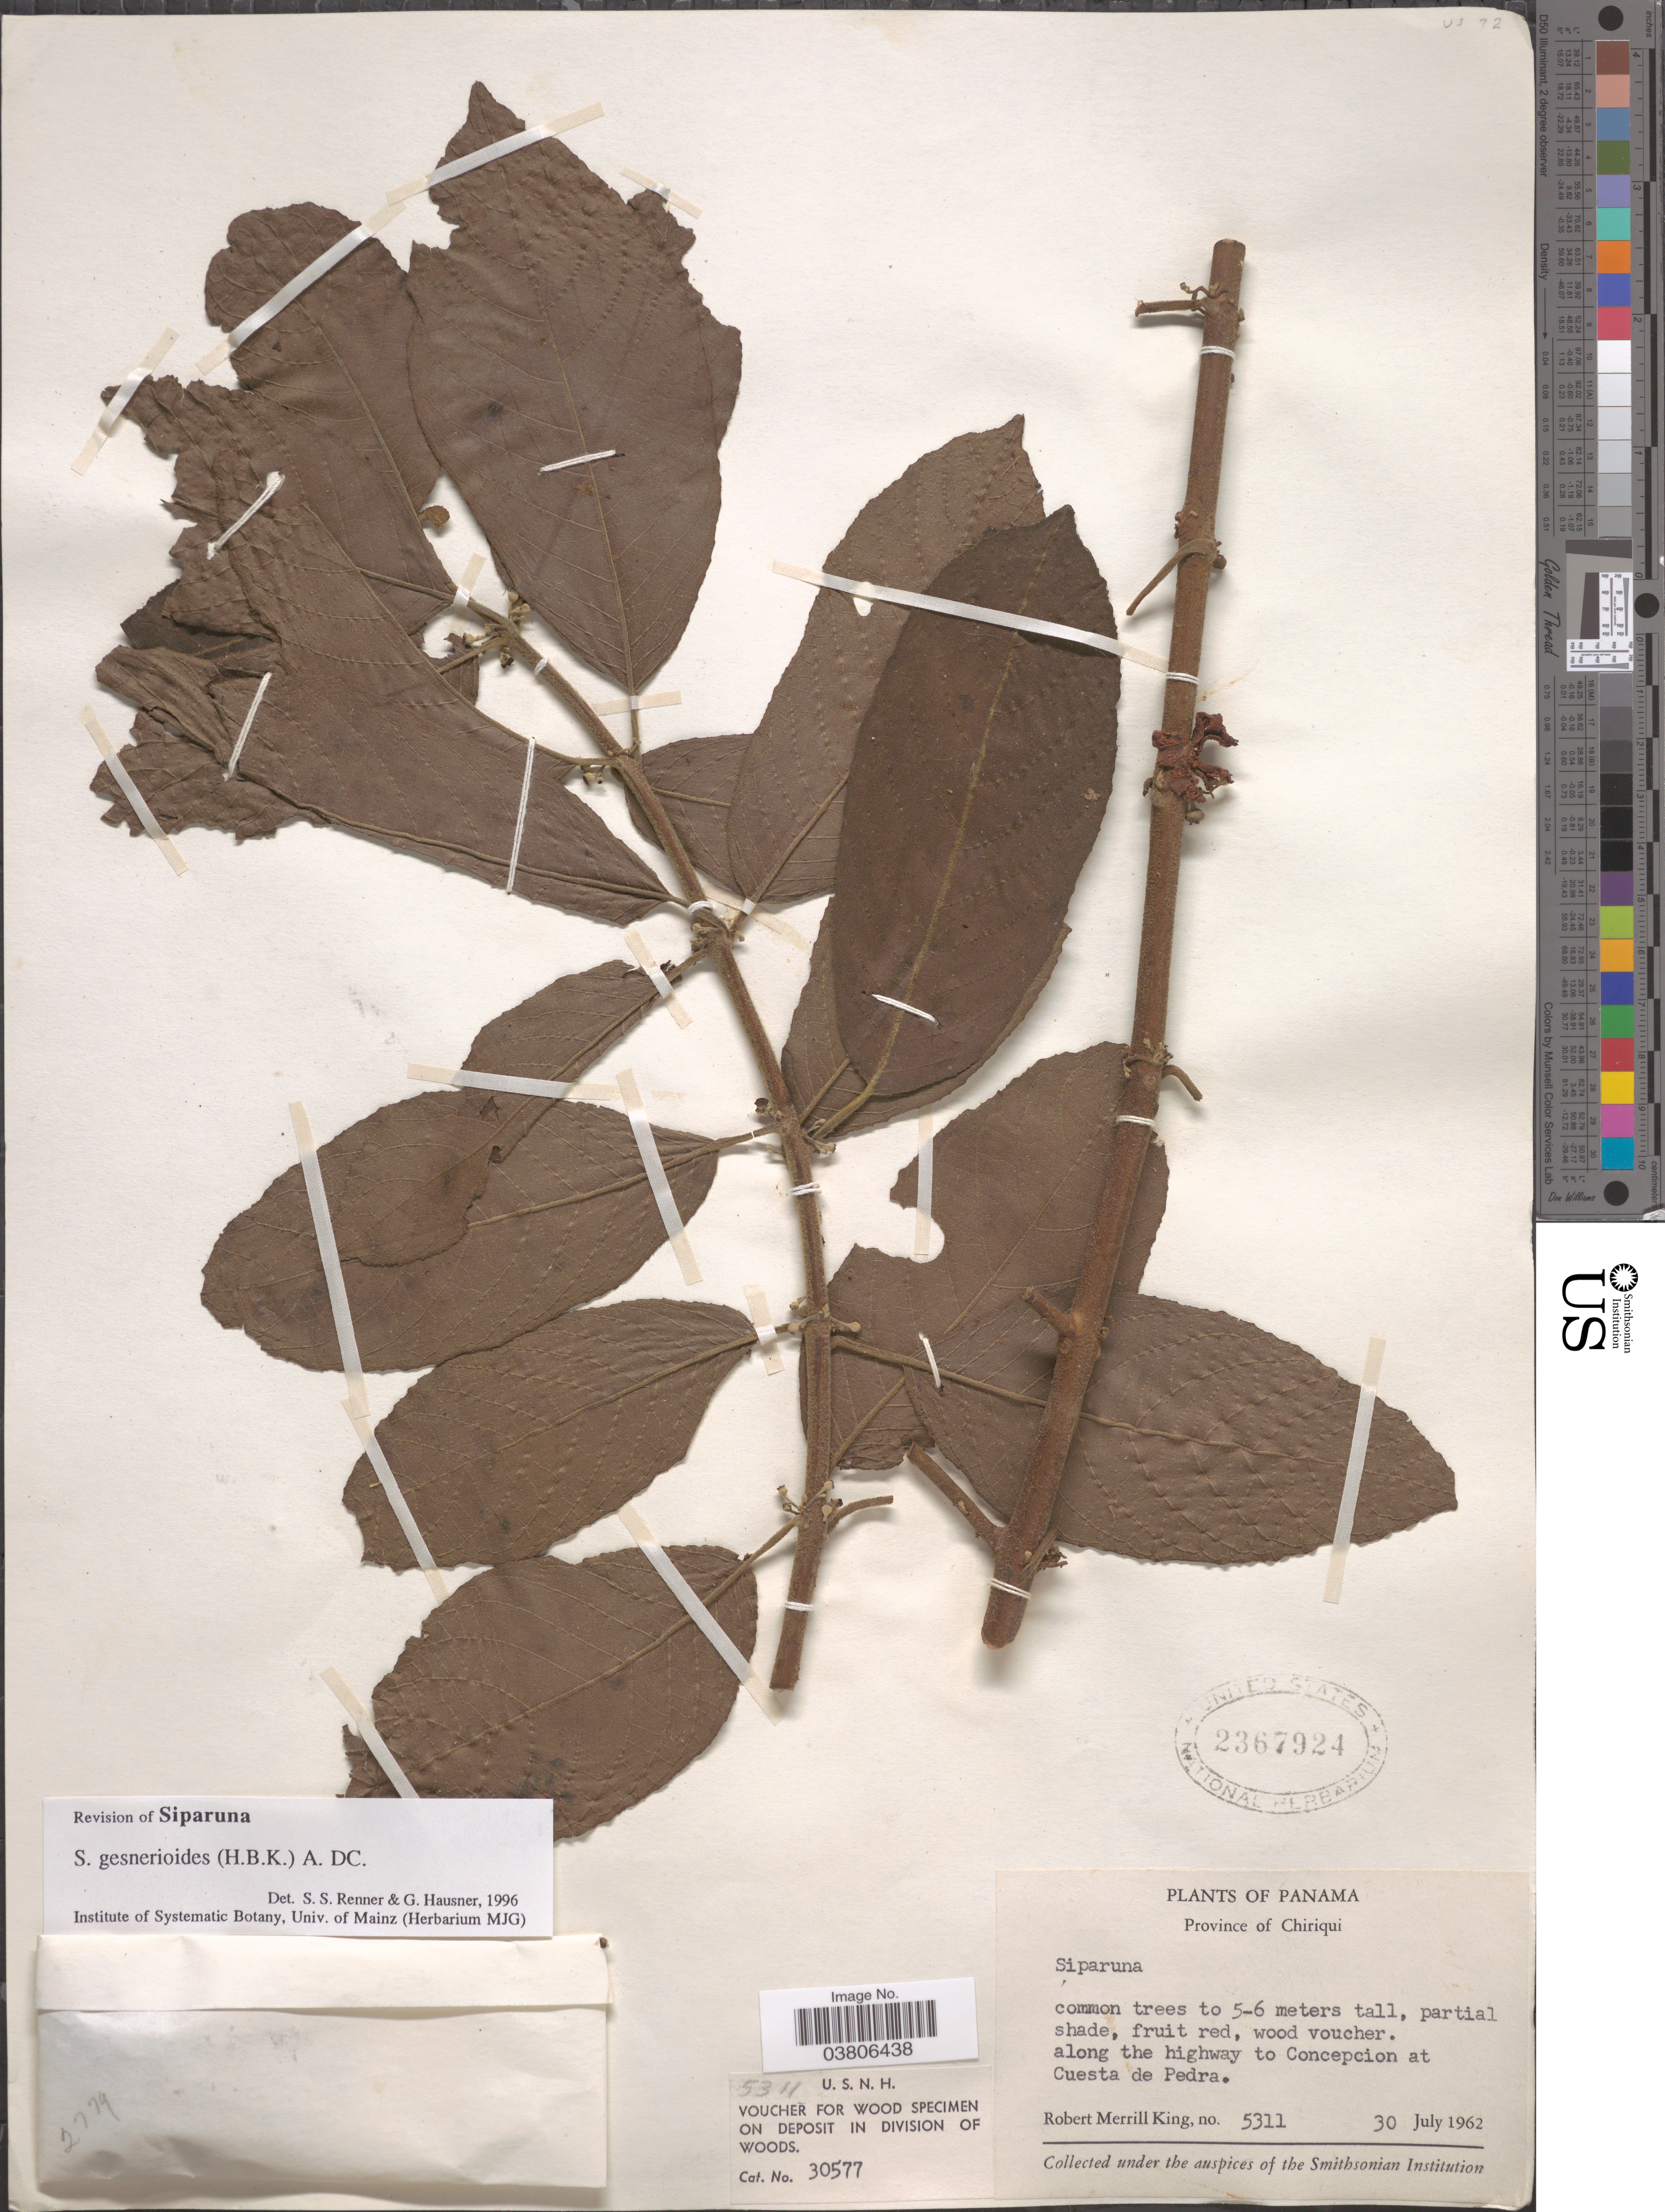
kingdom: Plantae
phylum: Tracheophyta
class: Magnoliopsida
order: Laurales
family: Siparunaceae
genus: Siparuna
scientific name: Siparuna gesnerioides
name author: (Kunth) A. DC.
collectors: R. M. King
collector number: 5311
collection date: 1962-07-30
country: Panama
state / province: Chiriqui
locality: Along the highway to Concepcion at Cuesta de Pedra.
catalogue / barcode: US 2367924